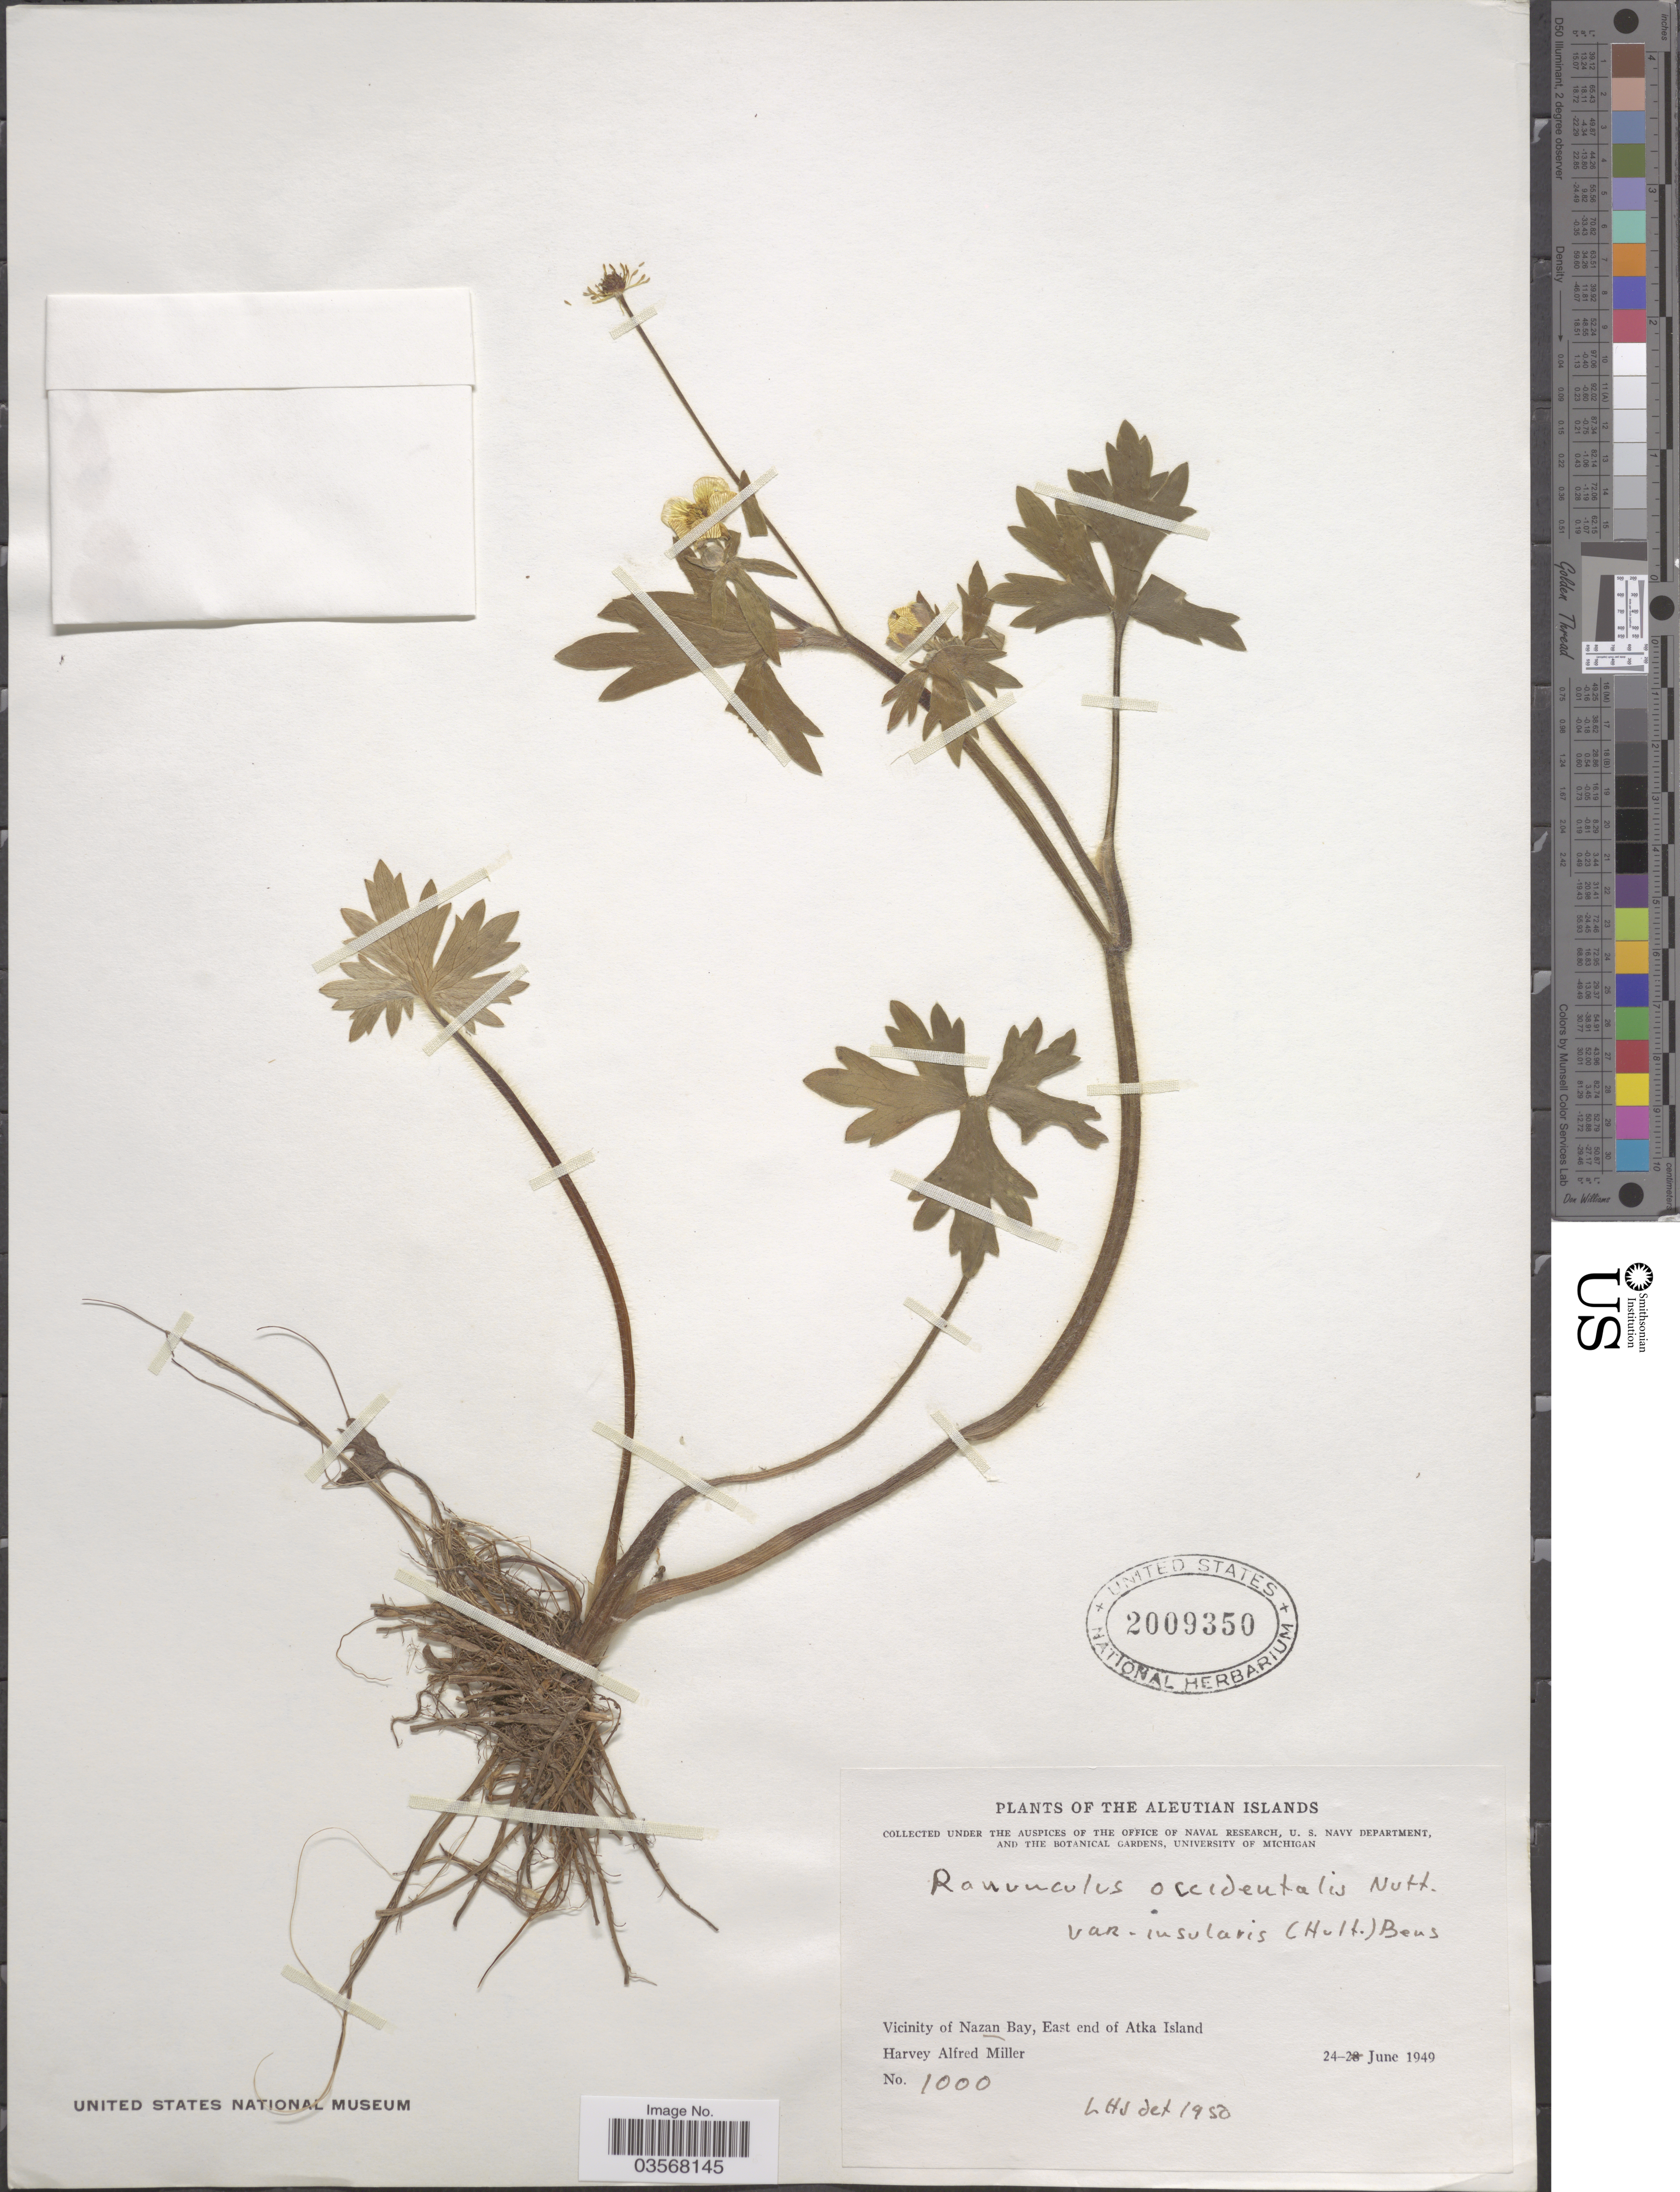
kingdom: Plantae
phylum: Tracheophyta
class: Magnoliopsida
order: Ranunculales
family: Ranunculaceae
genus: Ranunculus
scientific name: Ranunculus occidentalis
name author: Nutt.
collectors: H. A. Miller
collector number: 1000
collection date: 1949-06-24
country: United States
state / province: Alaska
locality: The Aleutian Islands. Vicinity of Nazan Bay, East end of Atka Island.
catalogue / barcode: US 2009350